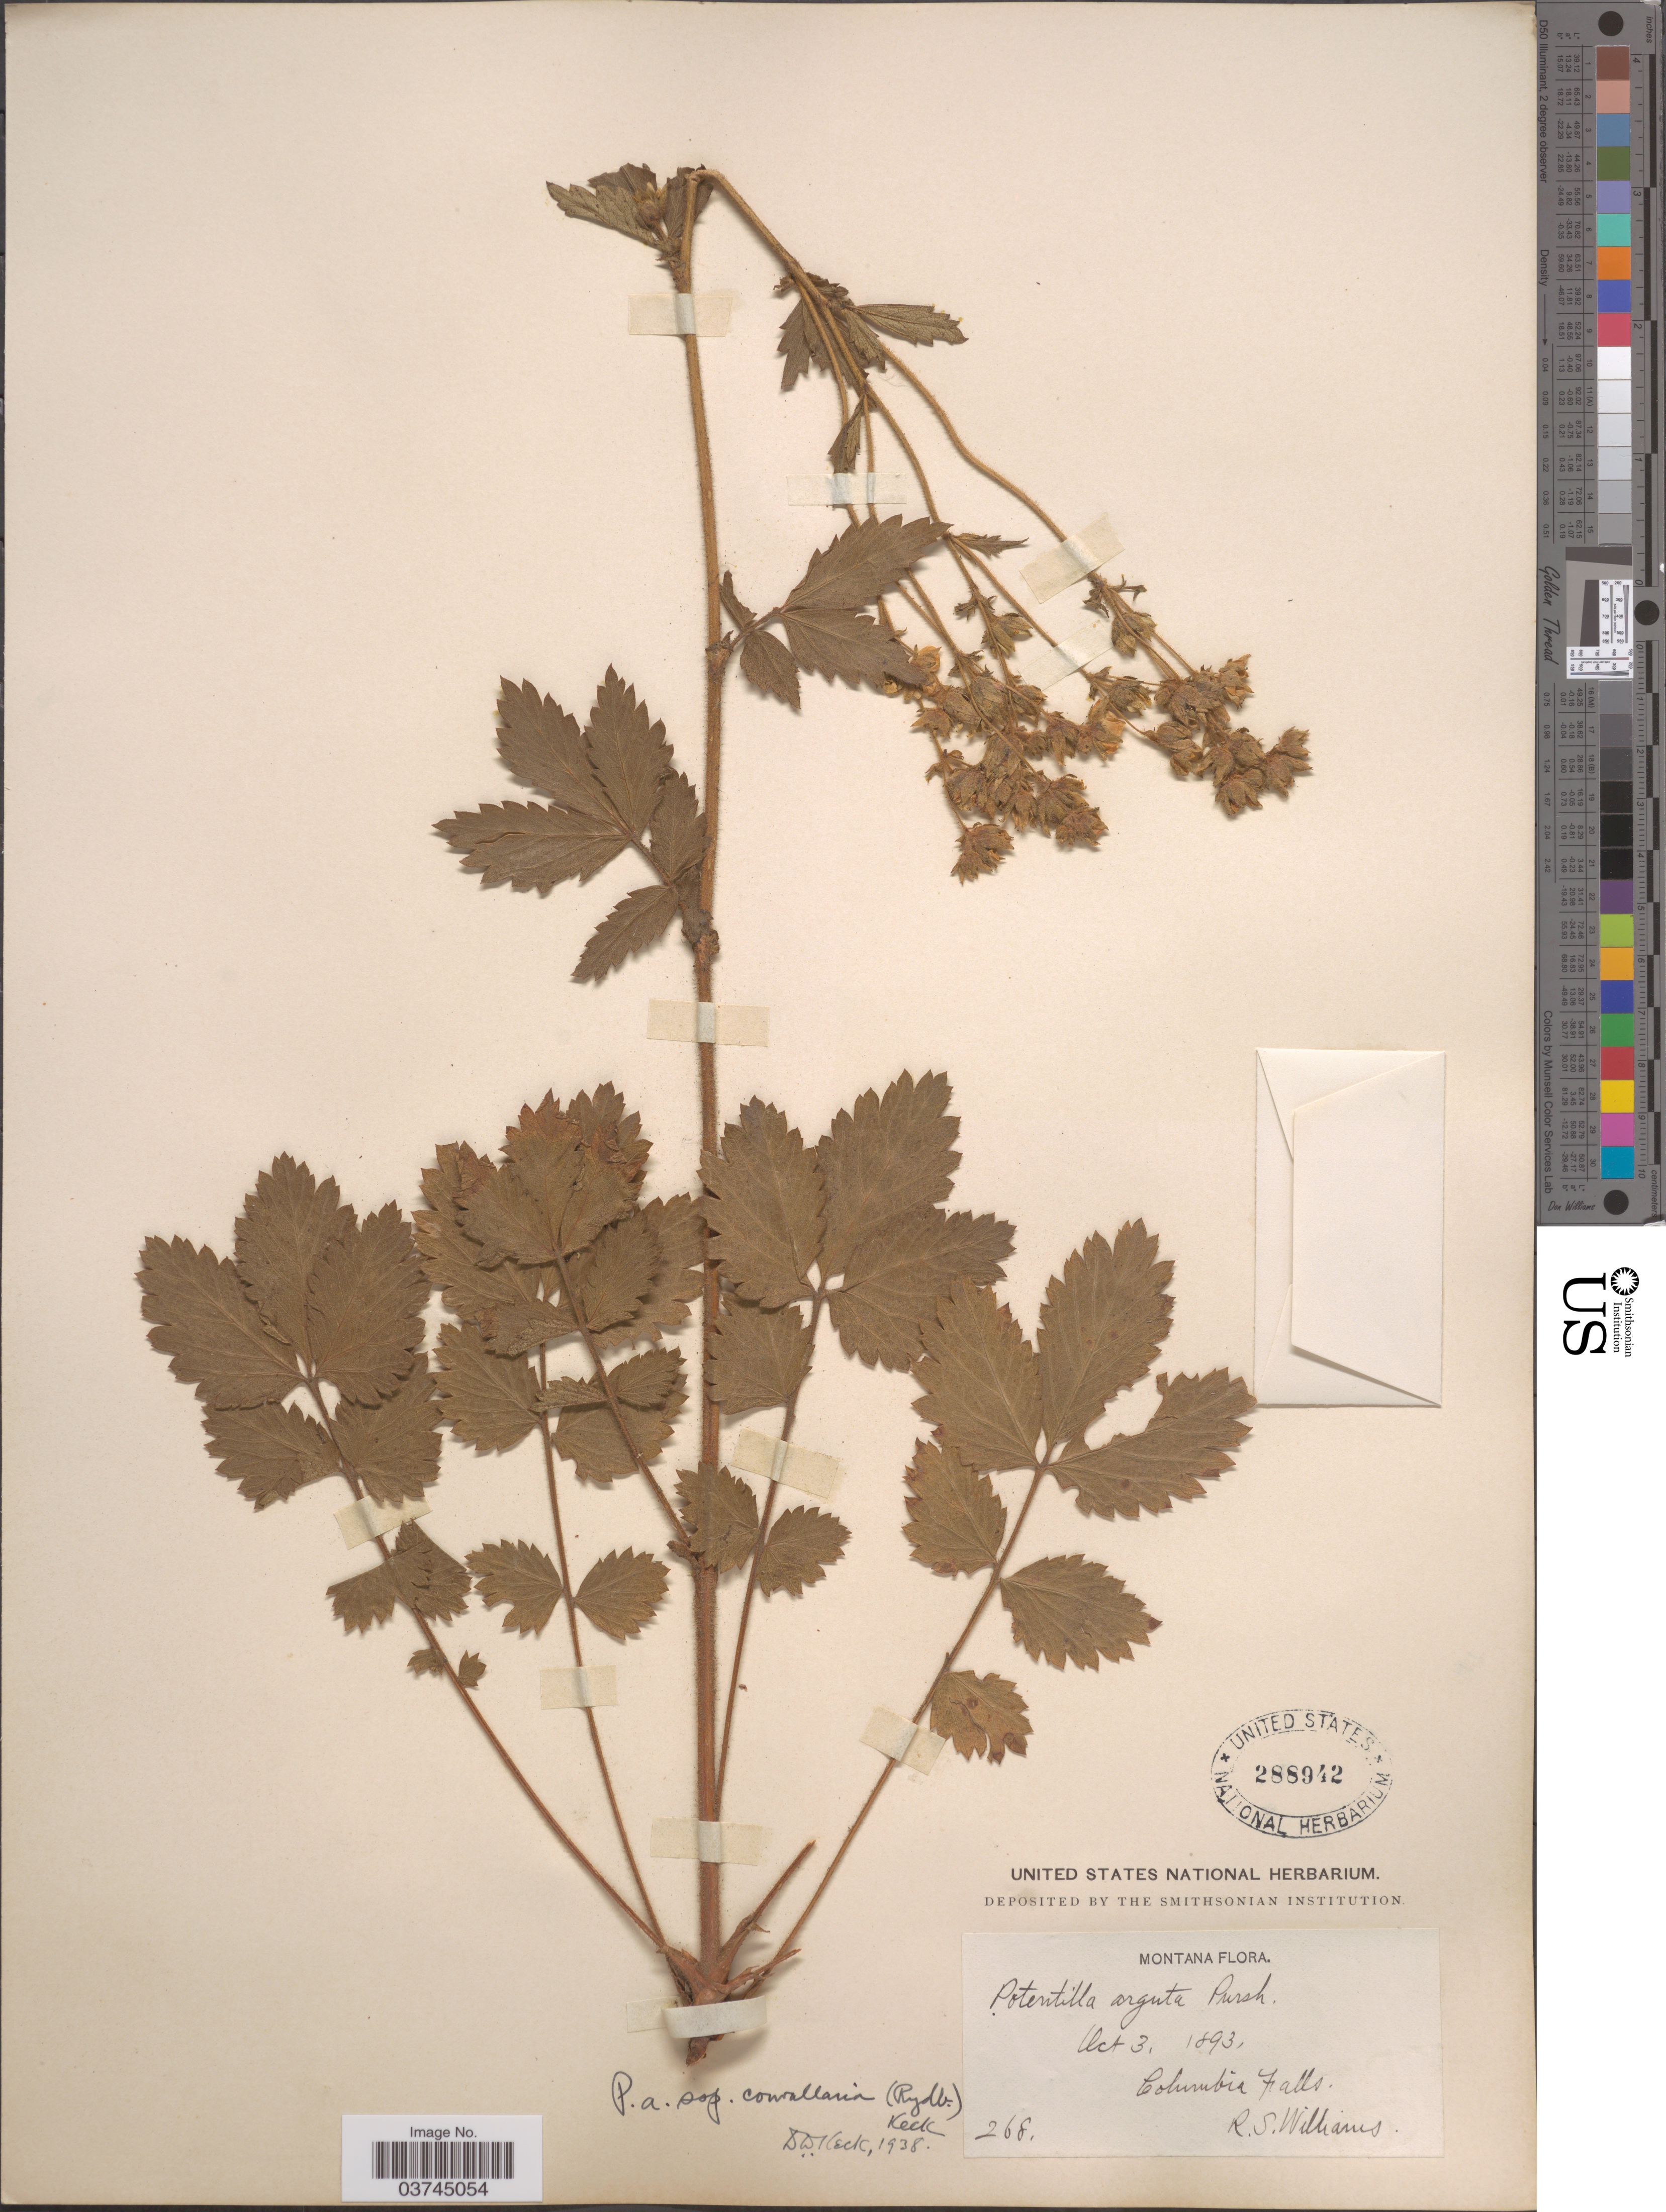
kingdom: Plantae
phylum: Tracheophyta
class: Magnoliopsida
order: Rosales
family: Rosaceae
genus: Drymocallis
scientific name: Drymocallis convallaria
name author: (Rydb.) Rydb.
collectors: R. S. Williams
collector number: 268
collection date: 1893-10-03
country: United States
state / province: Montana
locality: Columbia Falls.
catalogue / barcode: US 288942